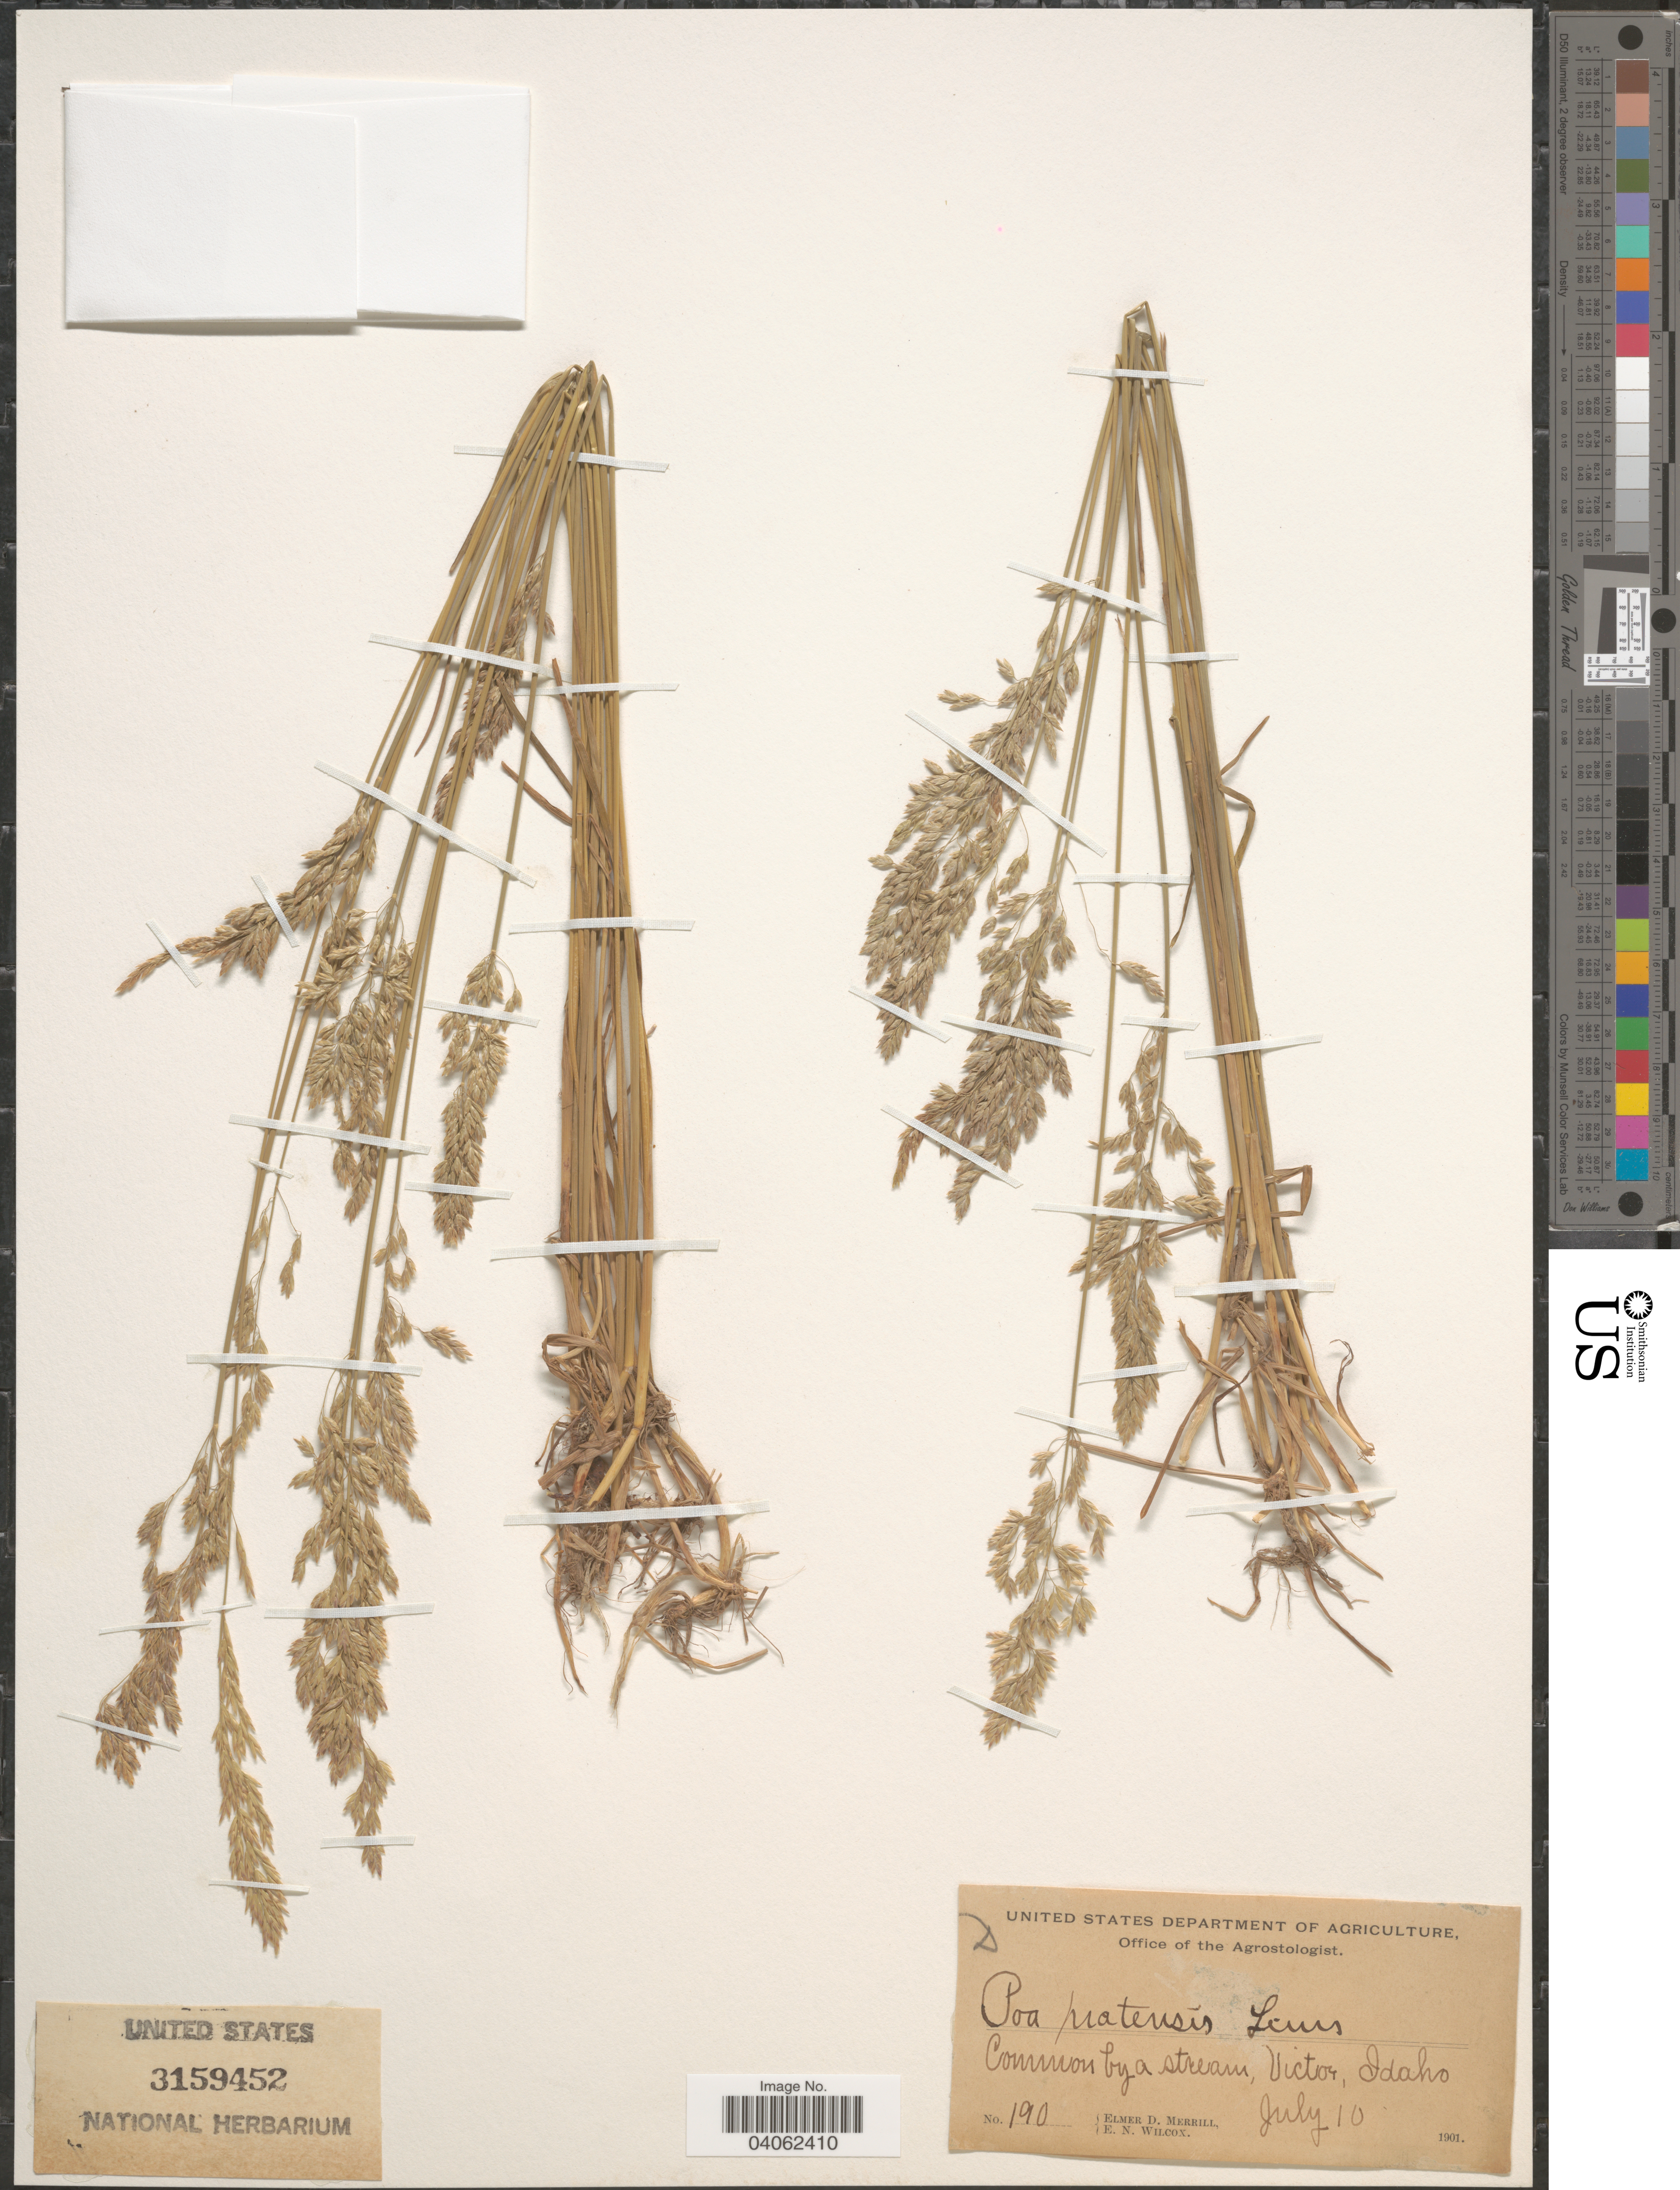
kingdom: Plantae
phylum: Tracheophyta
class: Liliopsida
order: Poales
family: Poaceae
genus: Poa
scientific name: Poa pratensis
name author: L.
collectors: E. D. Merrill & E. Wilcox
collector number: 190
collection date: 1901-07-10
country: United States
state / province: Idaho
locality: Victor.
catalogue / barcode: US 3159452